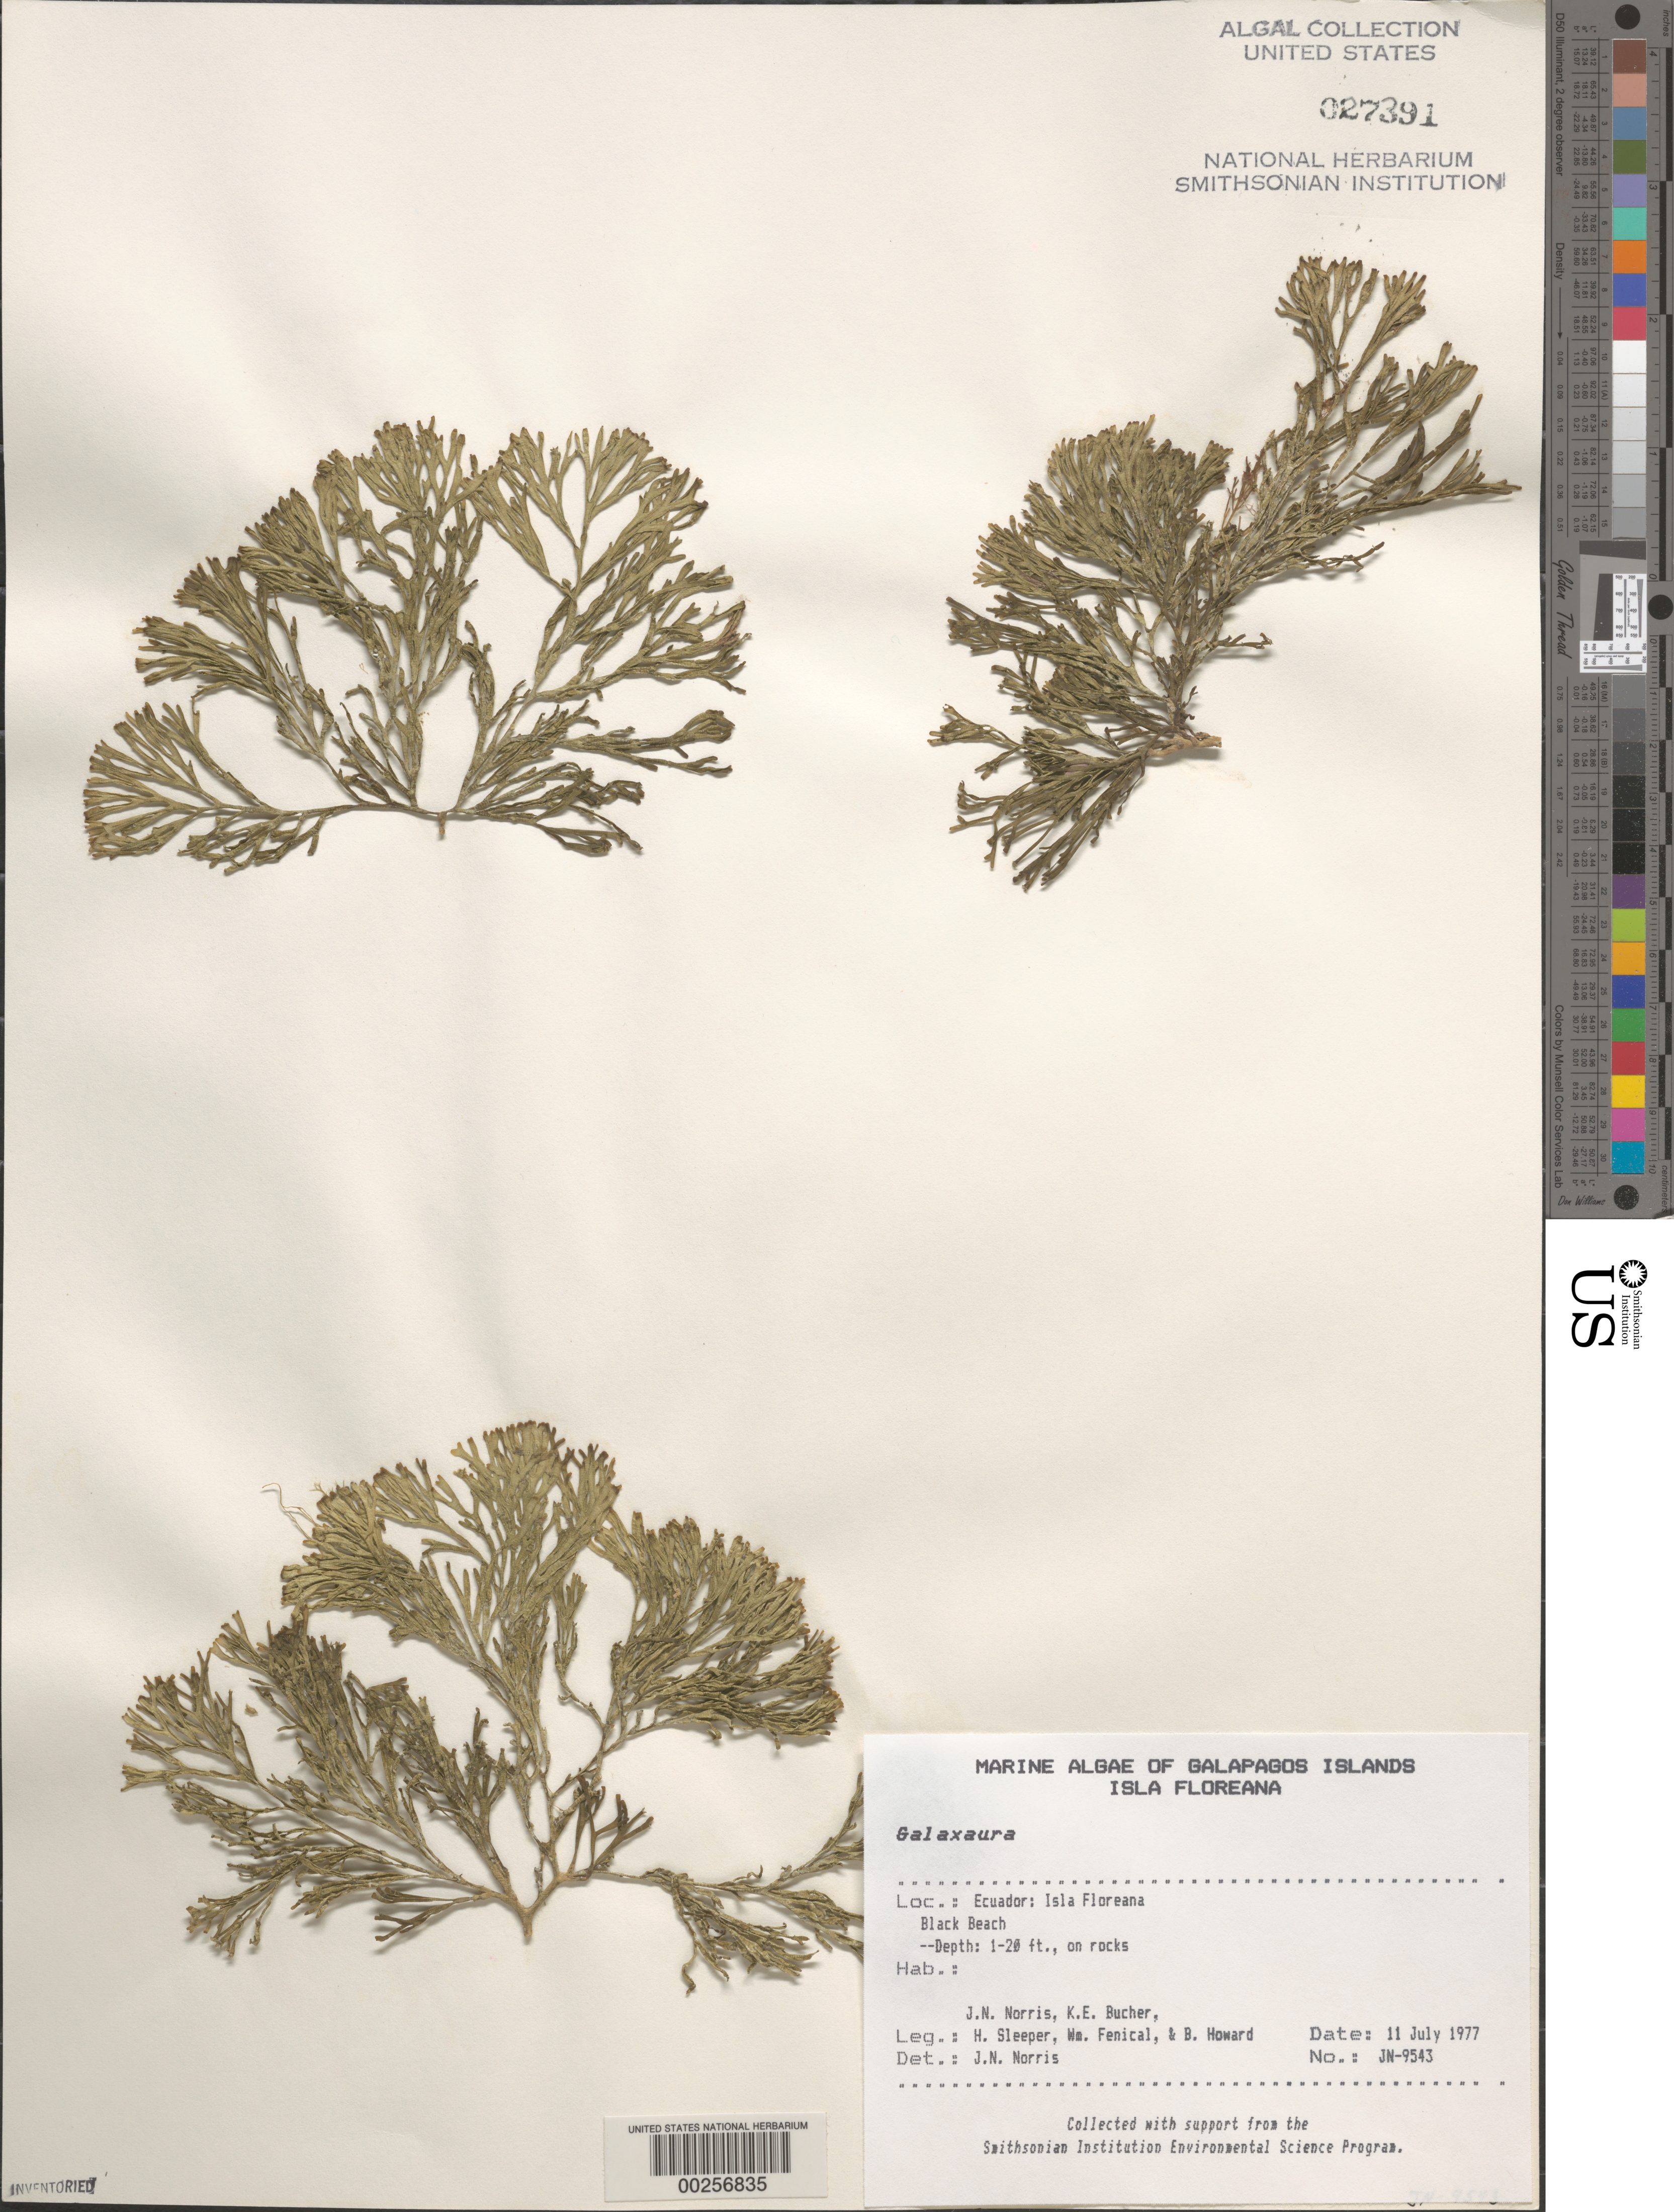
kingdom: Plantae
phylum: Rhodophyta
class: Florideophyceae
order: Nemaliales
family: Galaxauraceae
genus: Galaxaura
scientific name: Galaxaura sp.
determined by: Norris, James N.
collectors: J. N. Norris, K. E. Bucher, H. Sleeper, W. Fenical & B. Howard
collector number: JN-9543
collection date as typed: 11 Jul 1977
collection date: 1977-07-11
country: Ecuador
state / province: Colón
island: Floreana [Charles, Santa Maria]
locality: Black Beach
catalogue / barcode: US 27391